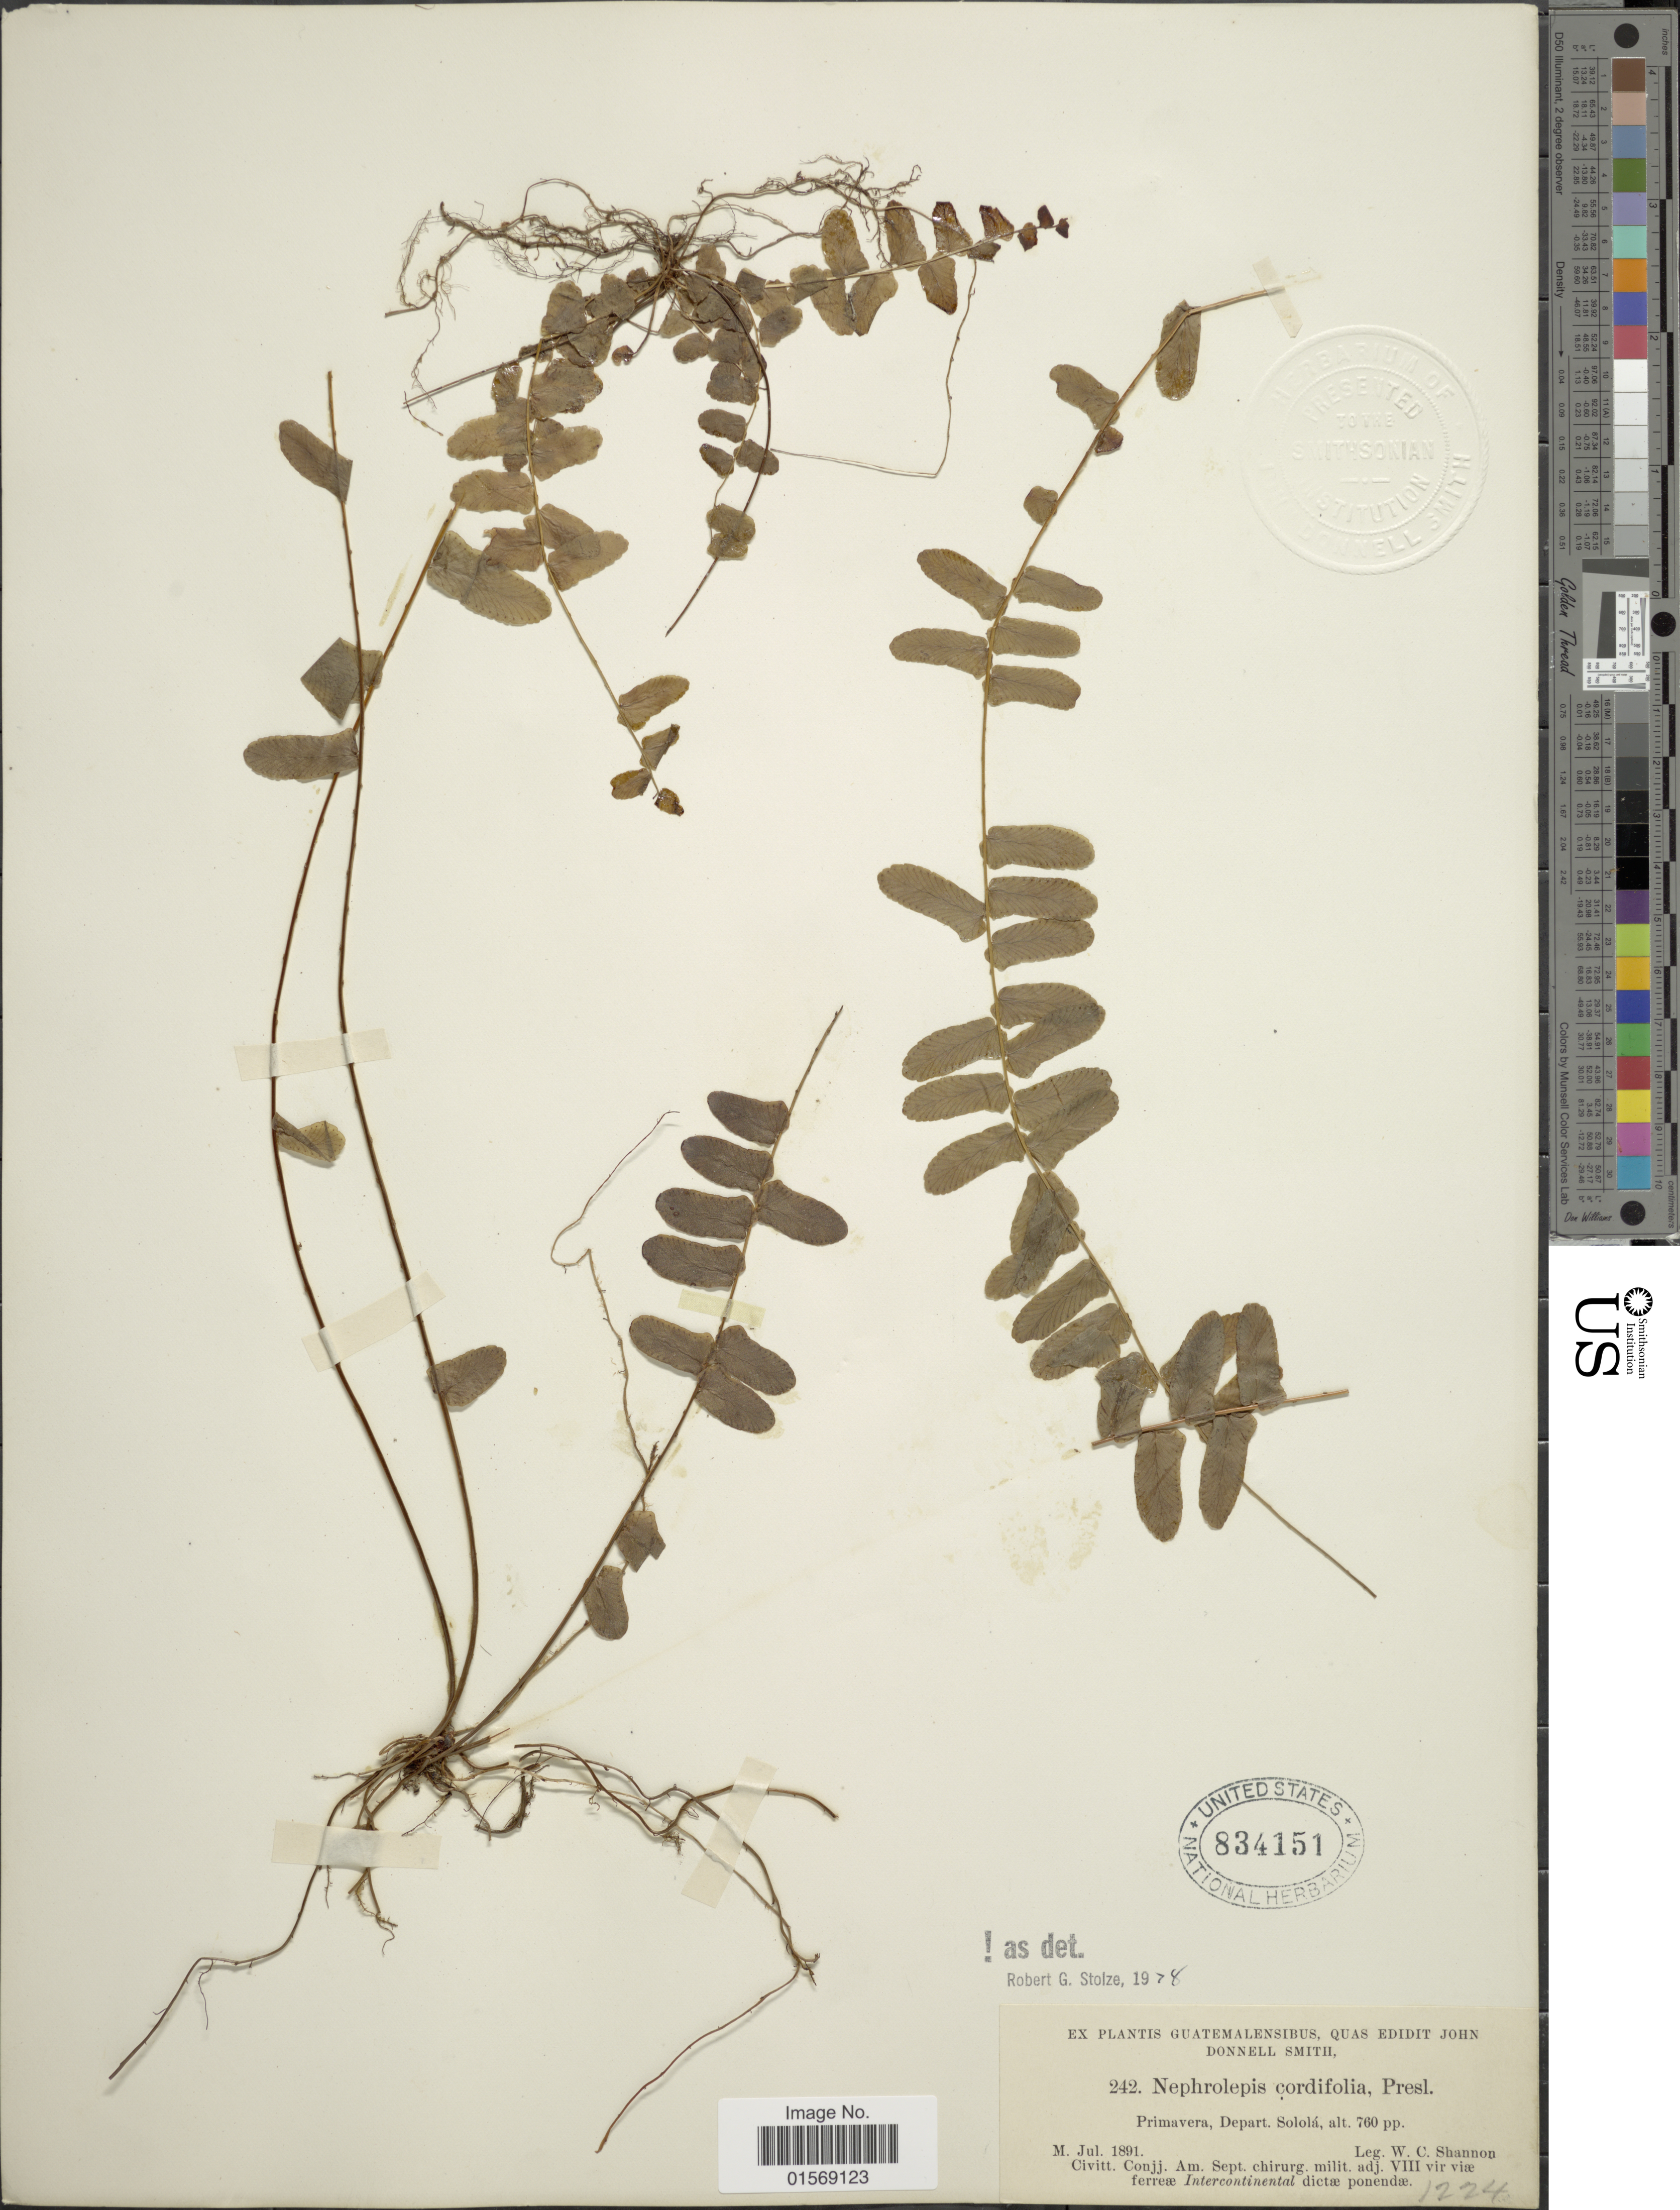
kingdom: Plantae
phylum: Tracheophyta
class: Polypodiopsida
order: Polypodiales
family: Nephrolepidaceae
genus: Nephrolepis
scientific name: Nephrolepis pendula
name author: (Raddi) J. Sm.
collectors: W. C. Shannon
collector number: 242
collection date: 1891-07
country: Guatemala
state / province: Sololá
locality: Primavera, Depart. Solola.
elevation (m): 140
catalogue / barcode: US 834151